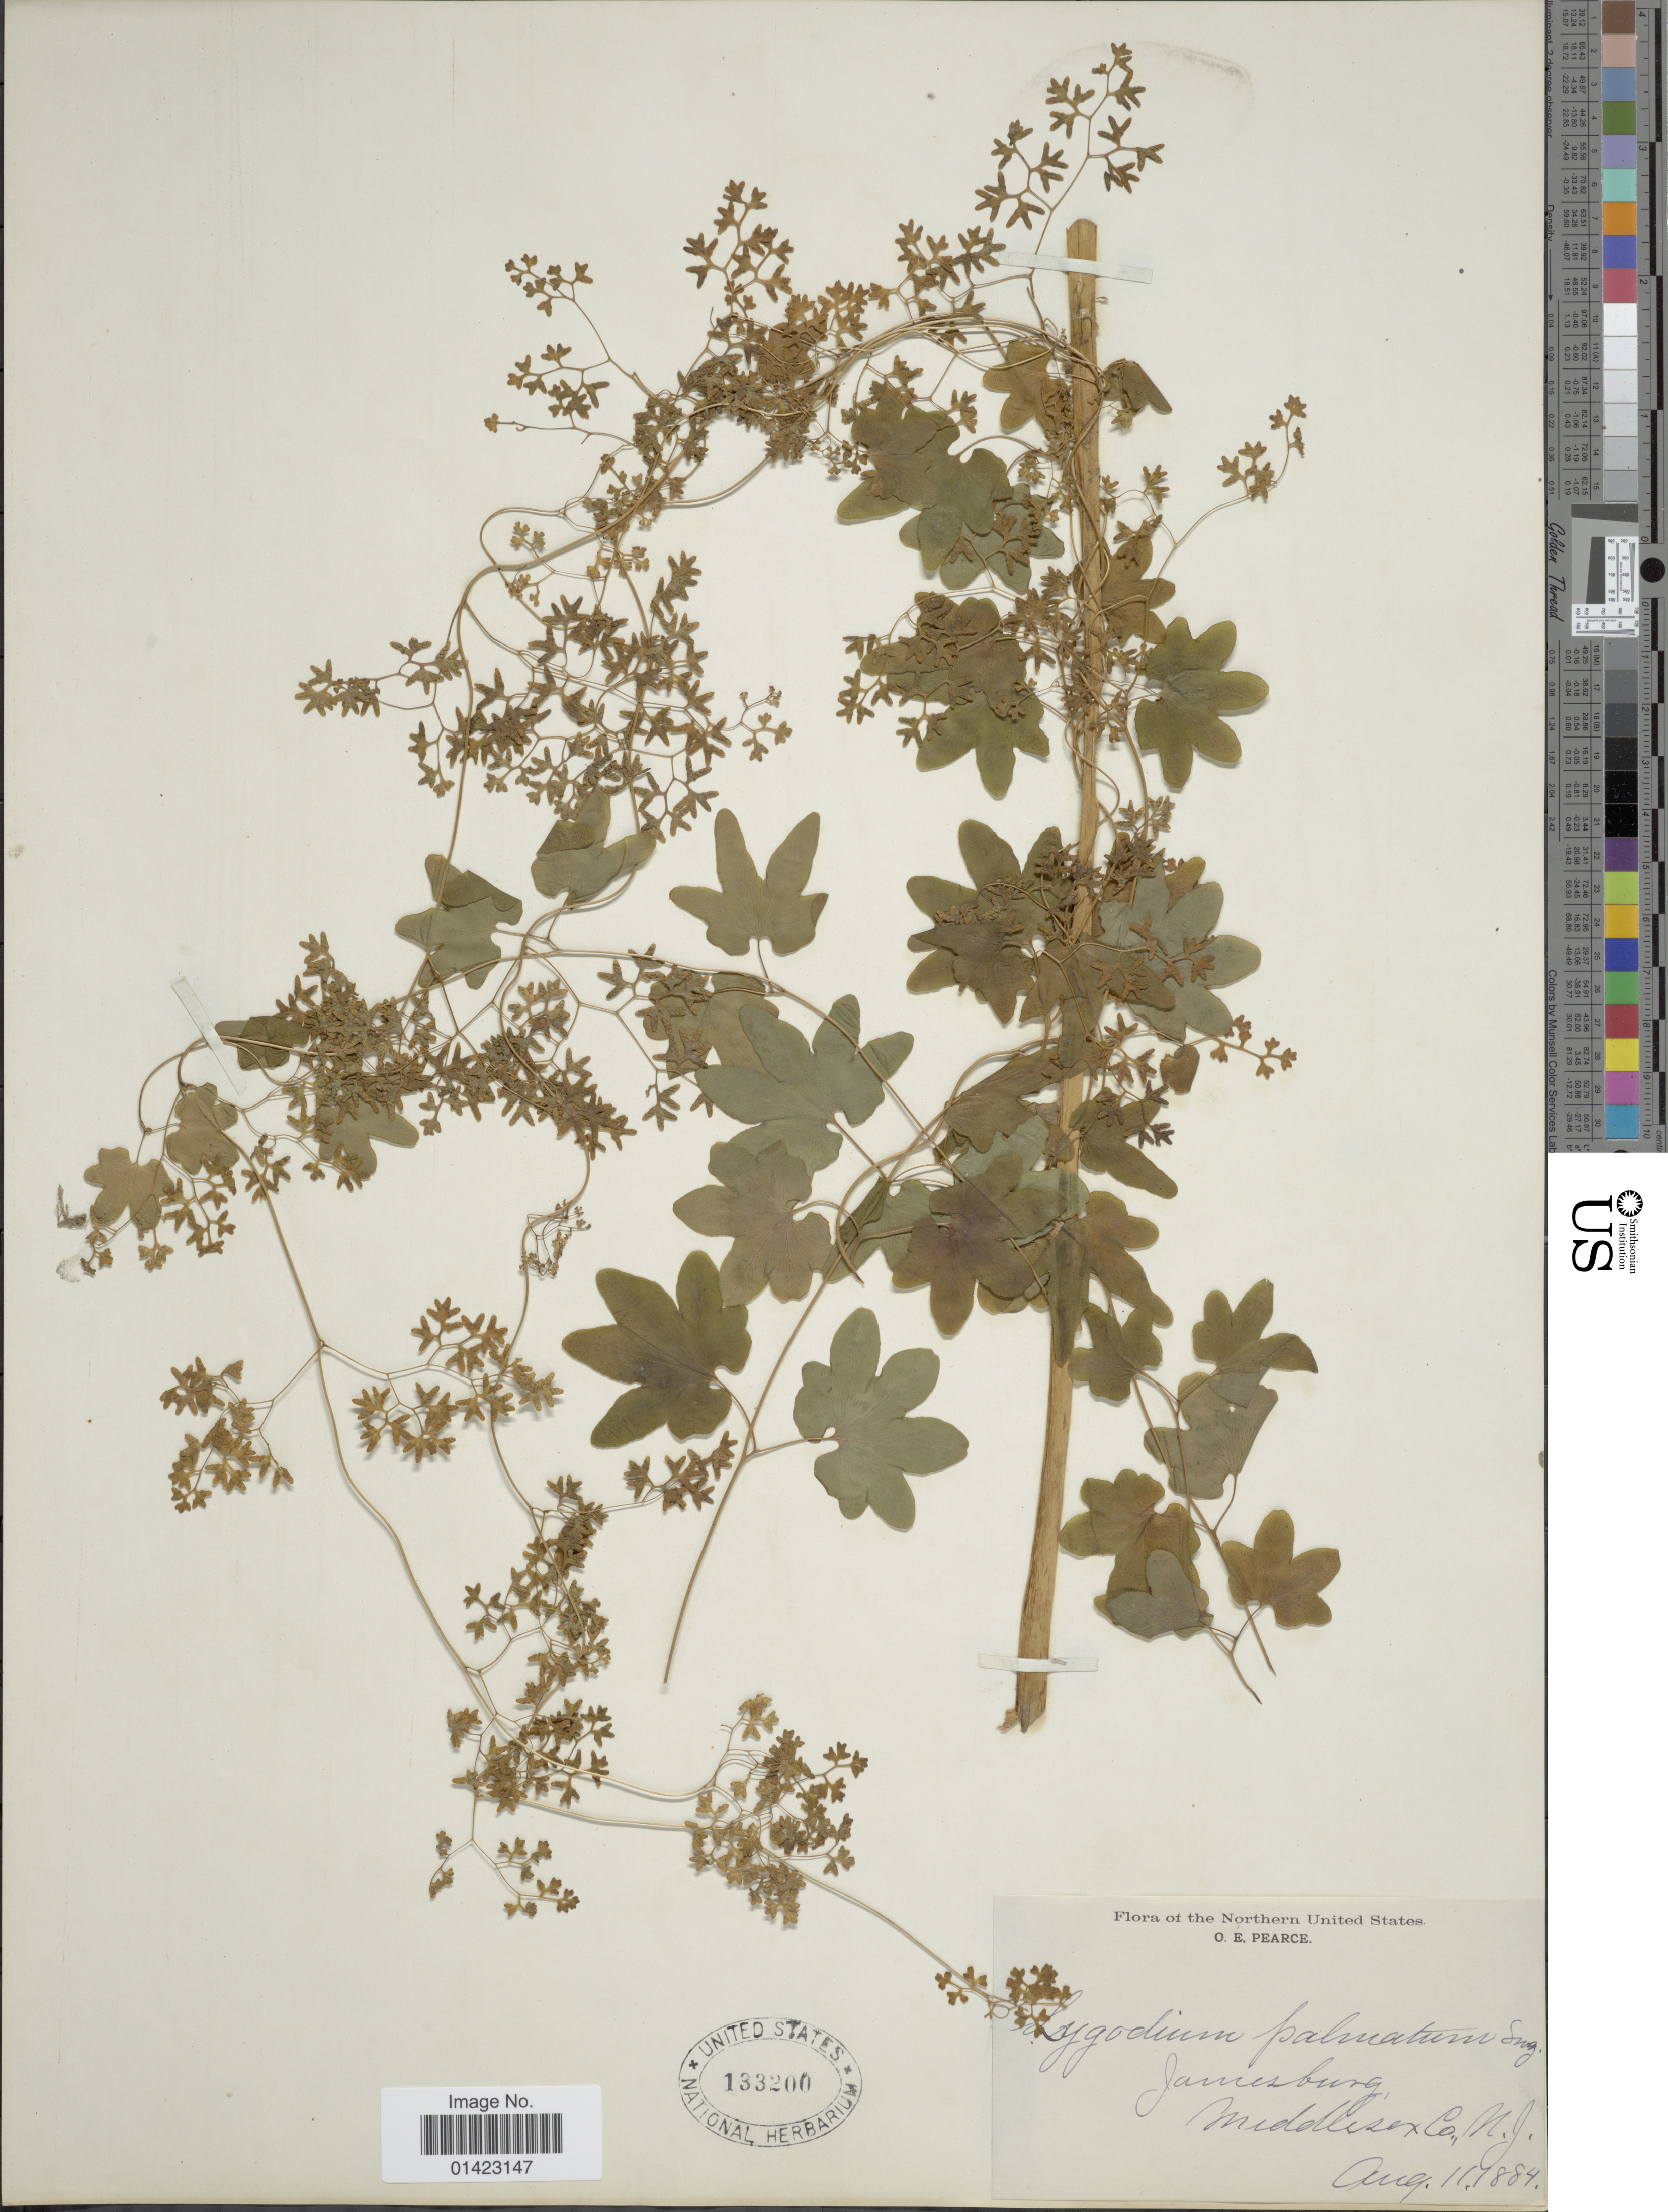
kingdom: Plantae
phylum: Tracheophyta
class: Polypodiopsida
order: Schizaeales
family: Lygodiaceae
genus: Lygodium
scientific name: Lygodium palmatum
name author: (Bernh.) Sw.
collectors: O. E. Pearce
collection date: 1884-08-11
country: United States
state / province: New Jersey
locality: Northern United States, Jamesburg, Middlesex Co., N.J.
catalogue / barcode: US 133200